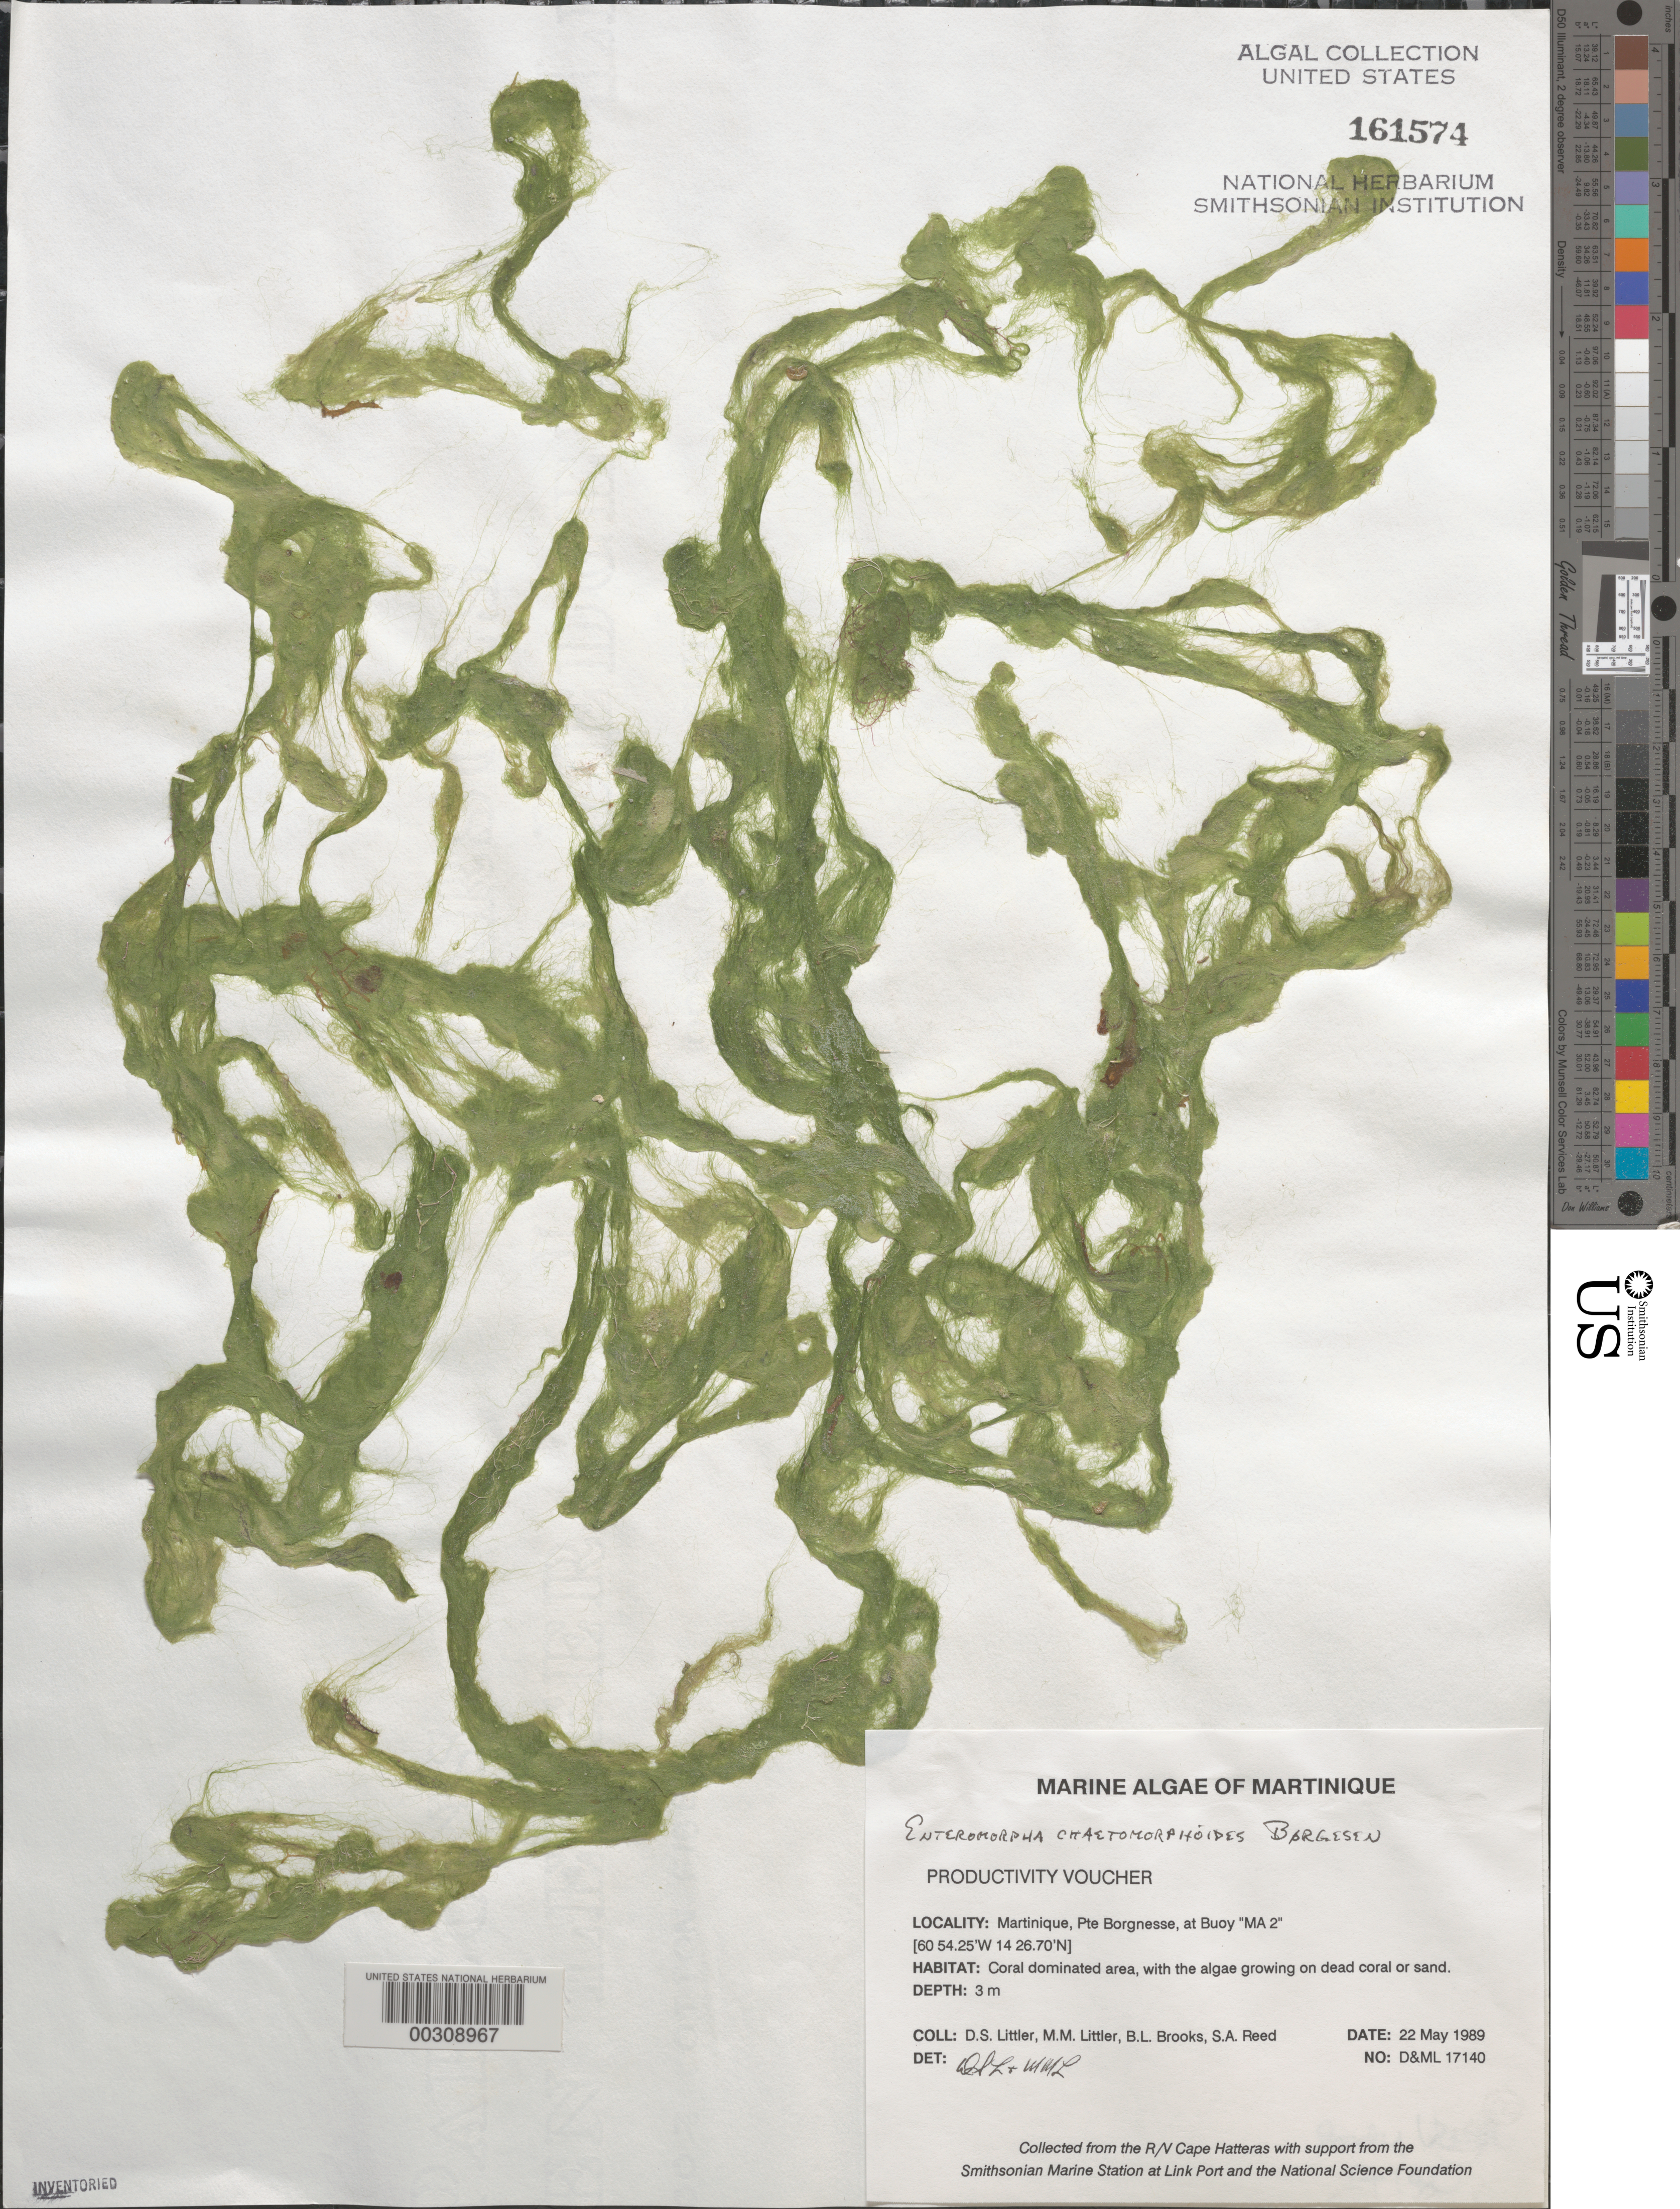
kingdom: Plantae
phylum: Chlorophyta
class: Ulvophyceae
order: Ulvales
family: Ulvaceae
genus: Ulva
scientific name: Ulva chaetomorphoides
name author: (Børgesen) H.S. Hayden et al.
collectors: D. S. Littler, M. M. Littler, B. Brooks & S. Reed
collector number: D&ML 17140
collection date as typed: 22 May 1989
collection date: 1989-05-22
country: Martinique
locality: Pointe Borgnesse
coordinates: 14 26.70 N, 60 54.25' W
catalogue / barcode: US 161574